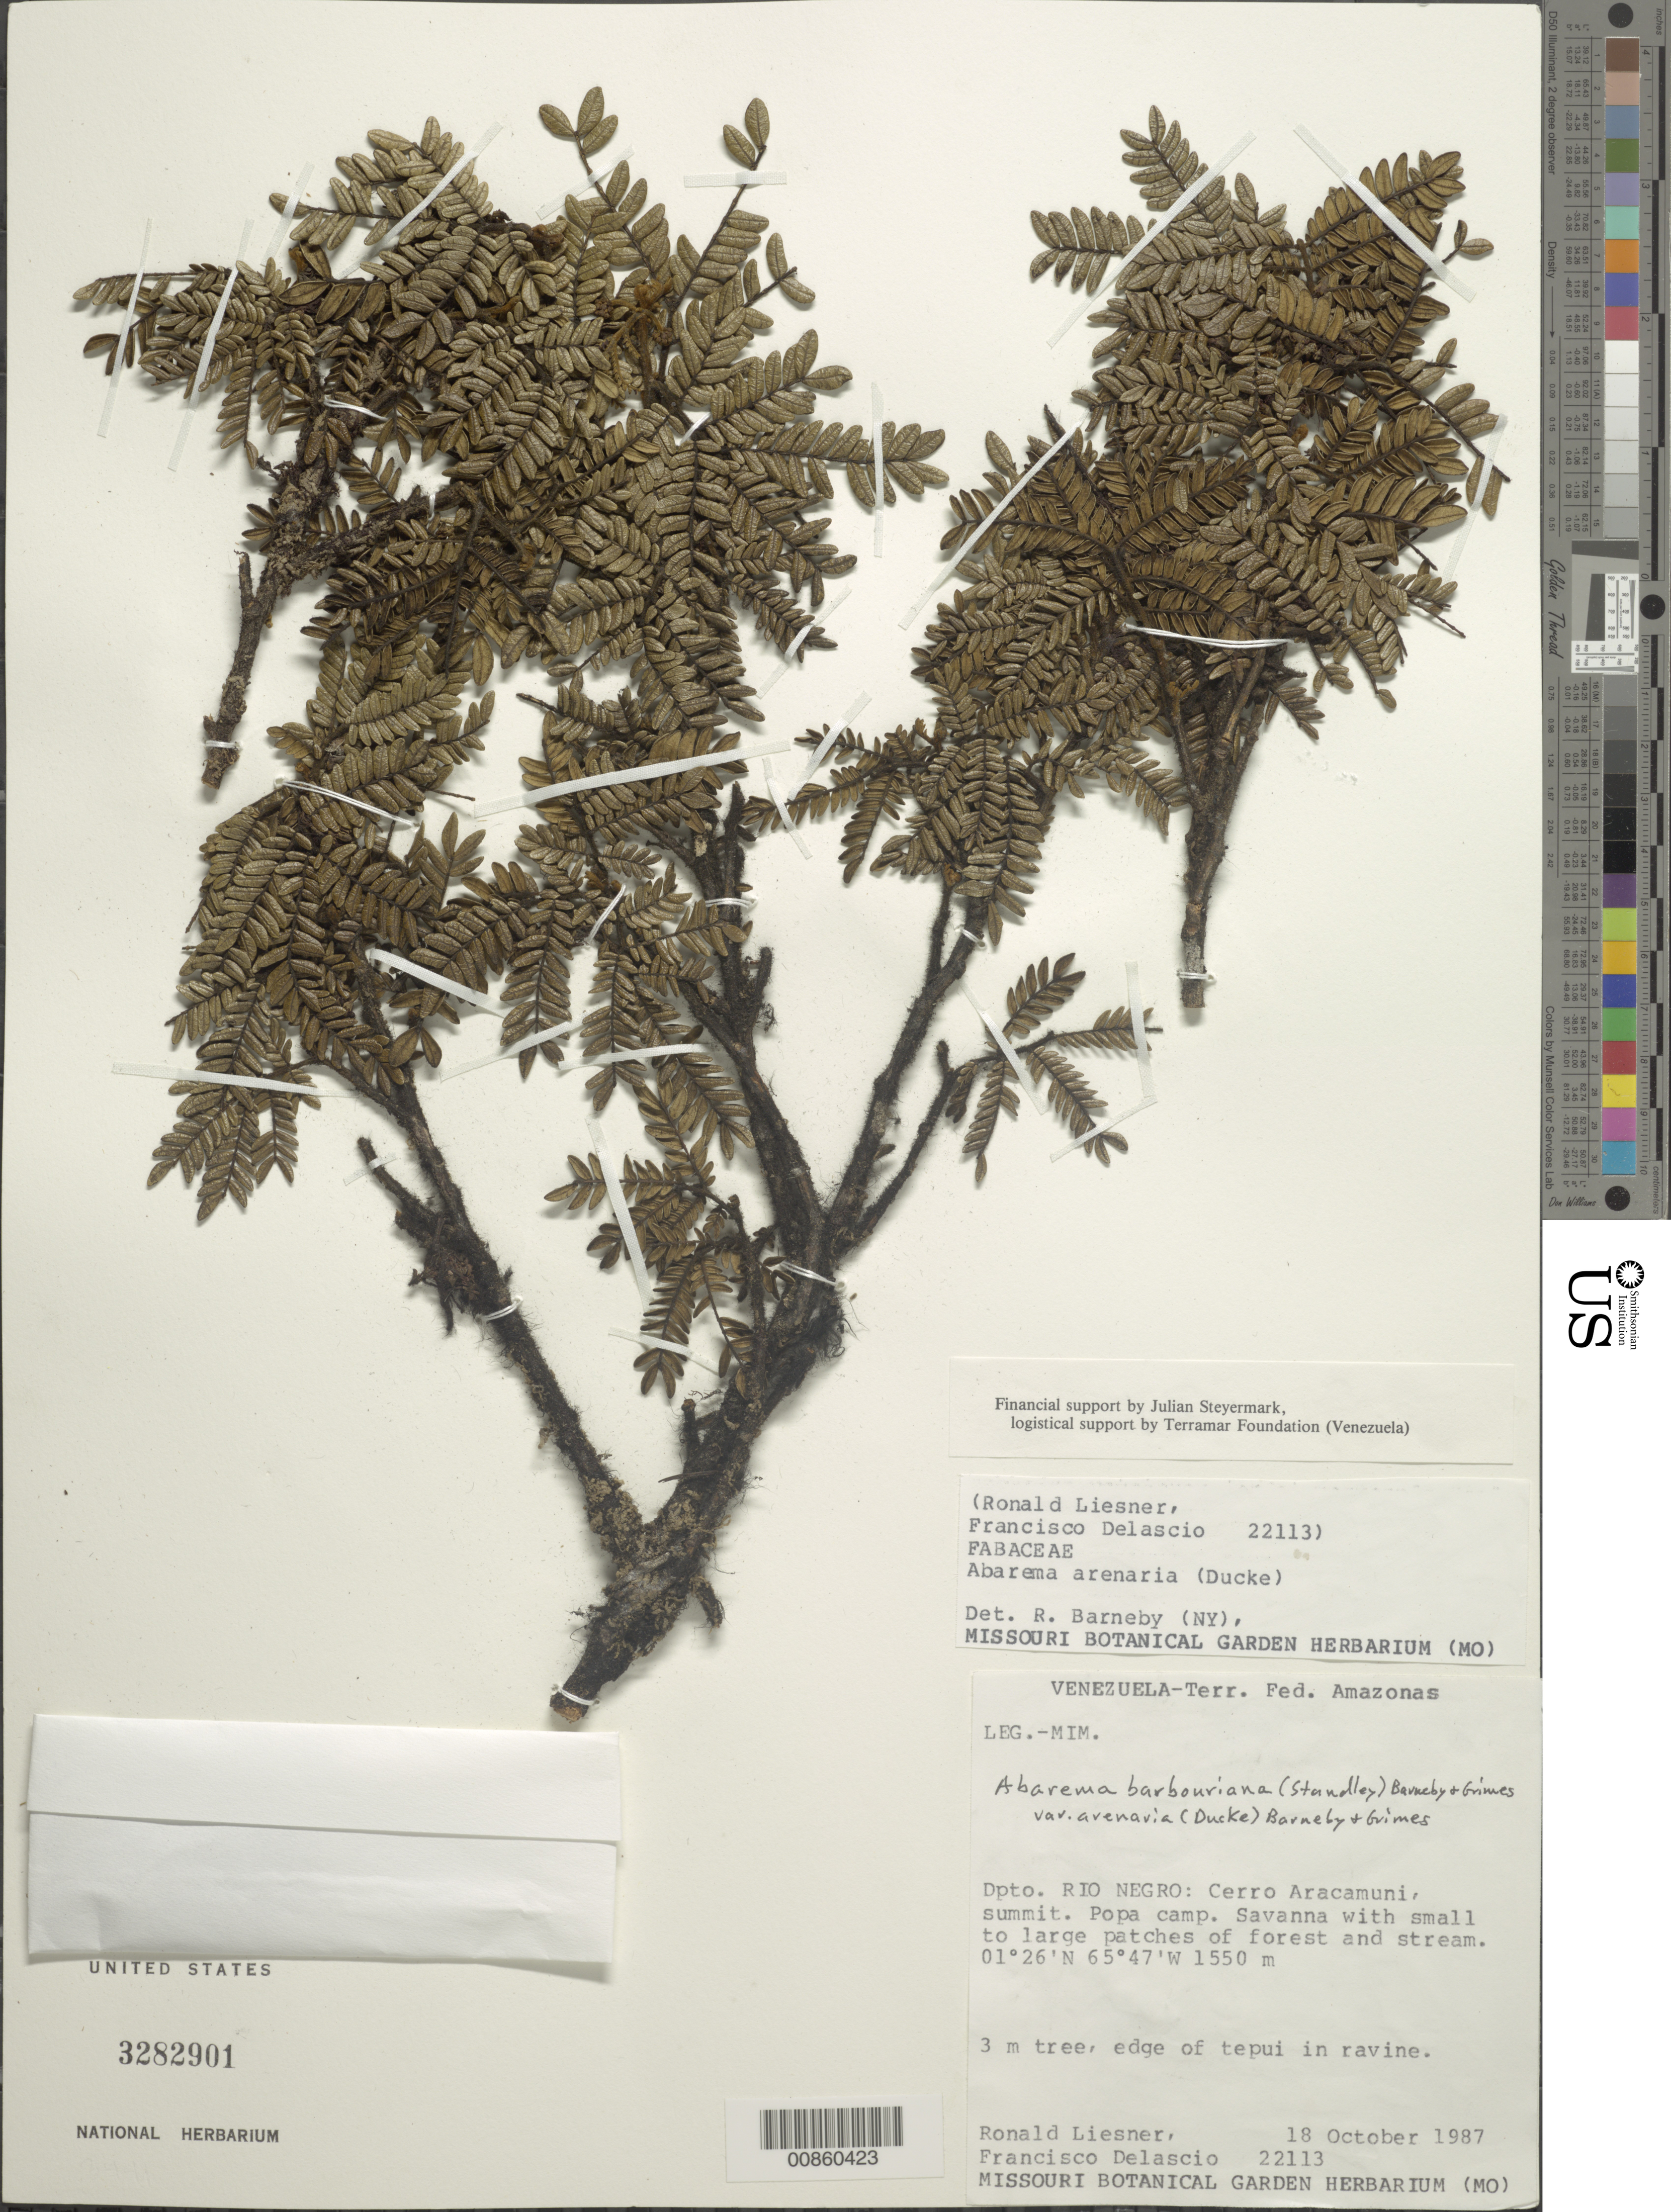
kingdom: Plantae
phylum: Tracheophyta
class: Magnoliopsida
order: Fabales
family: Fabaceae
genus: Abarema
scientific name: Abarema barbouriana var. arenaria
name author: (Ducke) Barneby & J.W. Grimes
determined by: Barneby, Rupert C., (NY)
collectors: R. L. Liesner & F. Delascio C.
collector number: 22113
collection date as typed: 18-Oct-87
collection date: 1987-10-18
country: Venezuela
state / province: Amazonas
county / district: Río Negro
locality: Cerro Aracamuni, Popa camp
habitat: Edge of tepui in ravine; savanna with small to large patches of forest and stream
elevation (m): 1550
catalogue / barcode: US 3282901